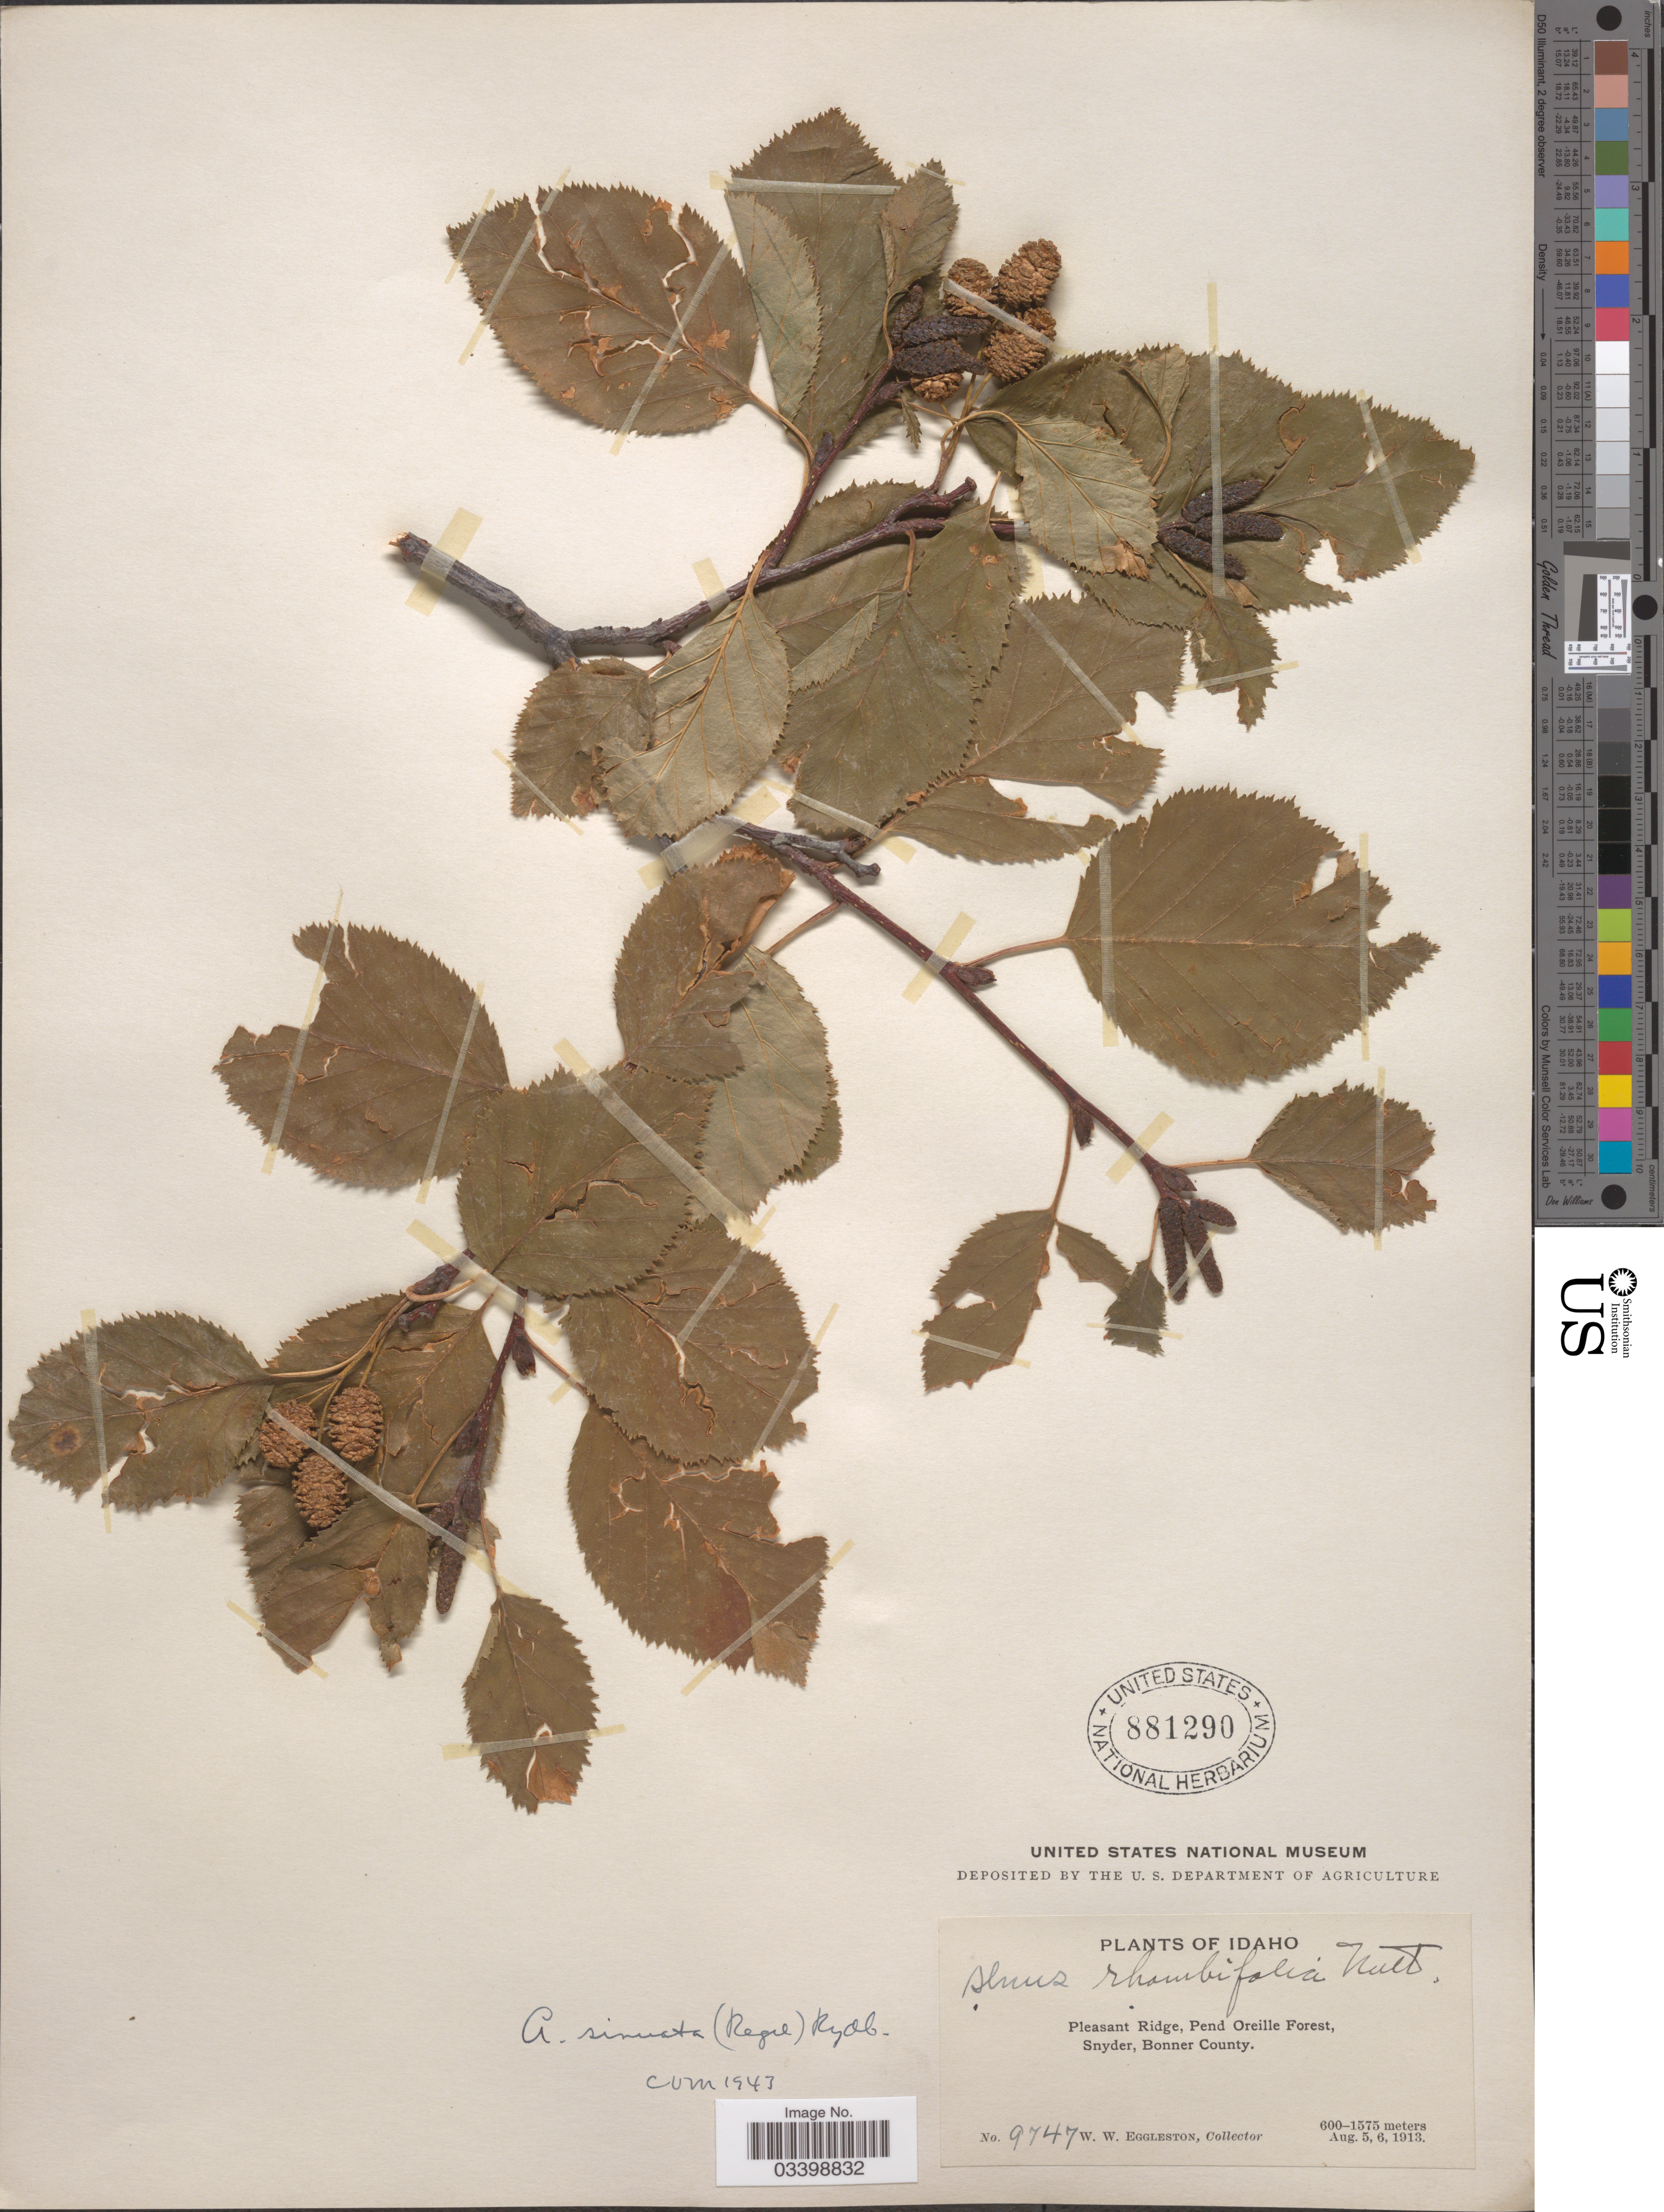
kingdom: Plantae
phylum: Tracheophyta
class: Magnoliopsida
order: Fagales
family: Betulaceae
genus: Alnus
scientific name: Alnus viridis subsp. sinuata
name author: Regel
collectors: W. W. Eggleston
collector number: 9747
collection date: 1913-08-05/1913-08-06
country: United States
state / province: Idaho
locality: Pleasant Ridge, Pend Oreille Forest, Snyder, Bonner County.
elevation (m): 600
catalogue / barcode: US 881290